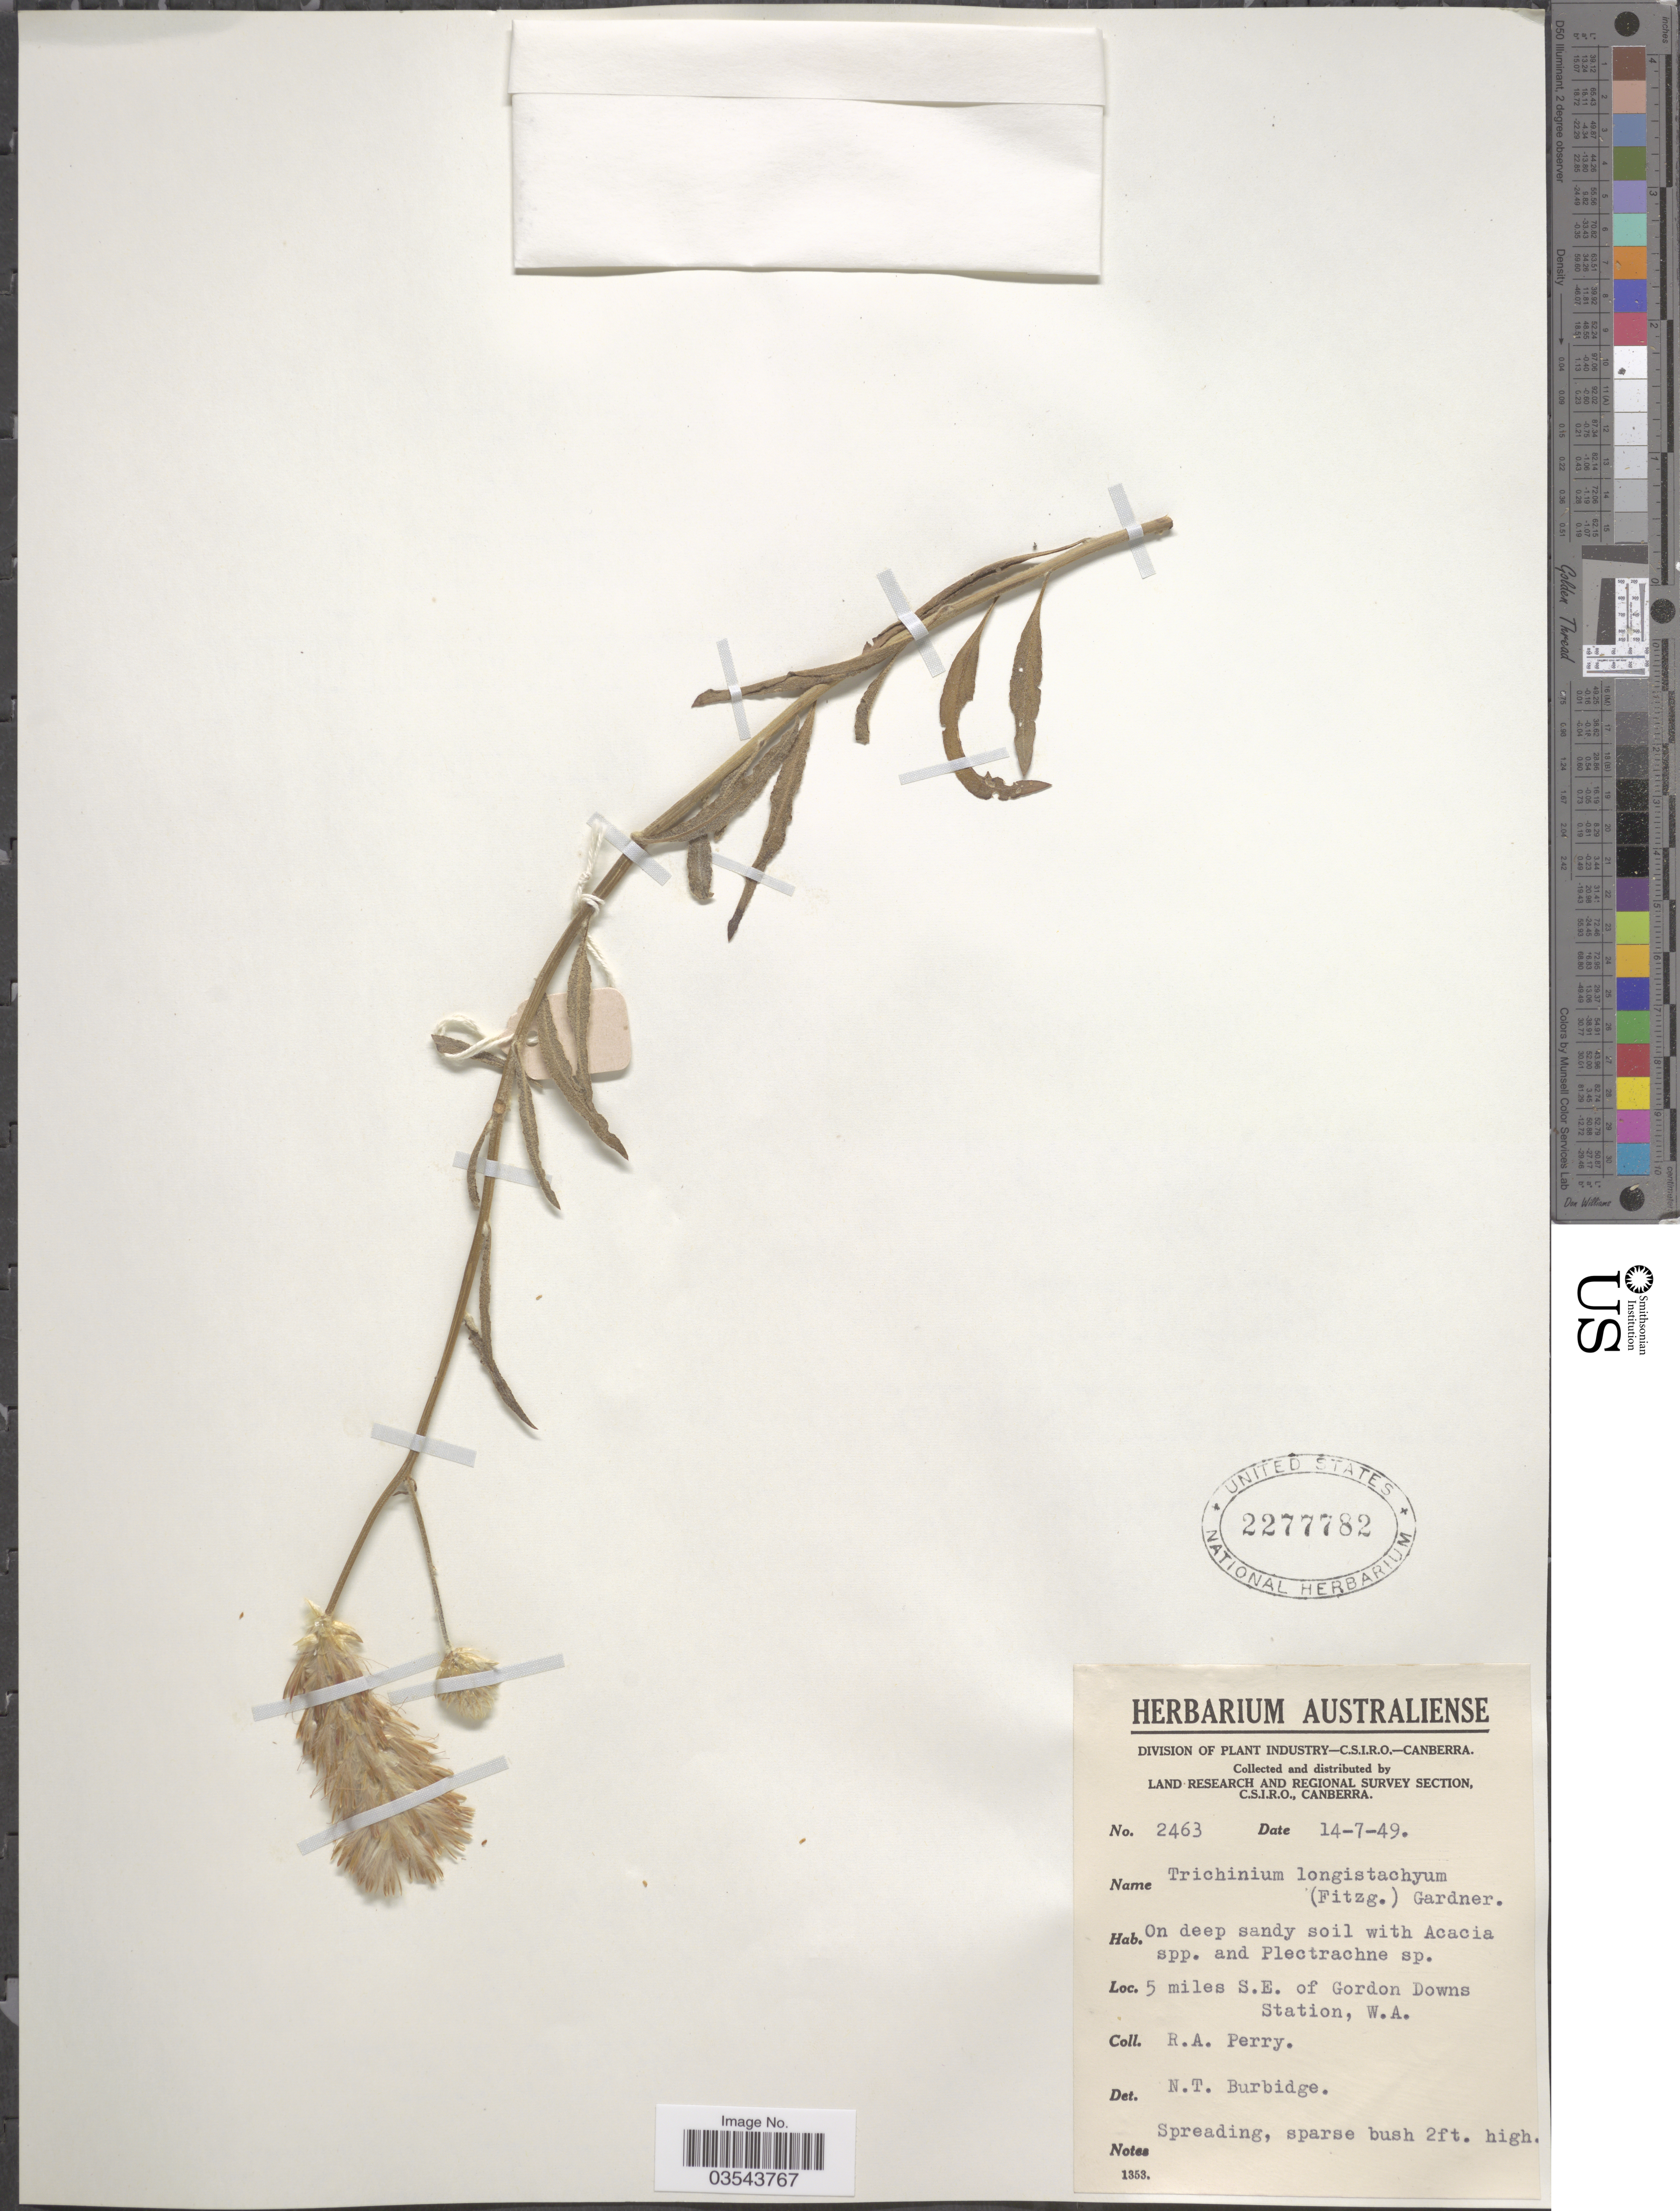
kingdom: Plantae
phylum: Tracheophyta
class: Magnoliopsida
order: Caryophyllales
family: Amaranthaceae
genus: Ptilotus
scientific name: Ptilotus longistachyus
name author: W. Fitzg.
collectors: Perry, R. A.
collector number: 2463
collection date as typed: Transcribed d/m/y: 14/7/49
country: Australia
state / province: Western Australia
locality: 5 miles S.E. of Gordon Downs Station, W.A.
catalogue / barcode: US 2277782